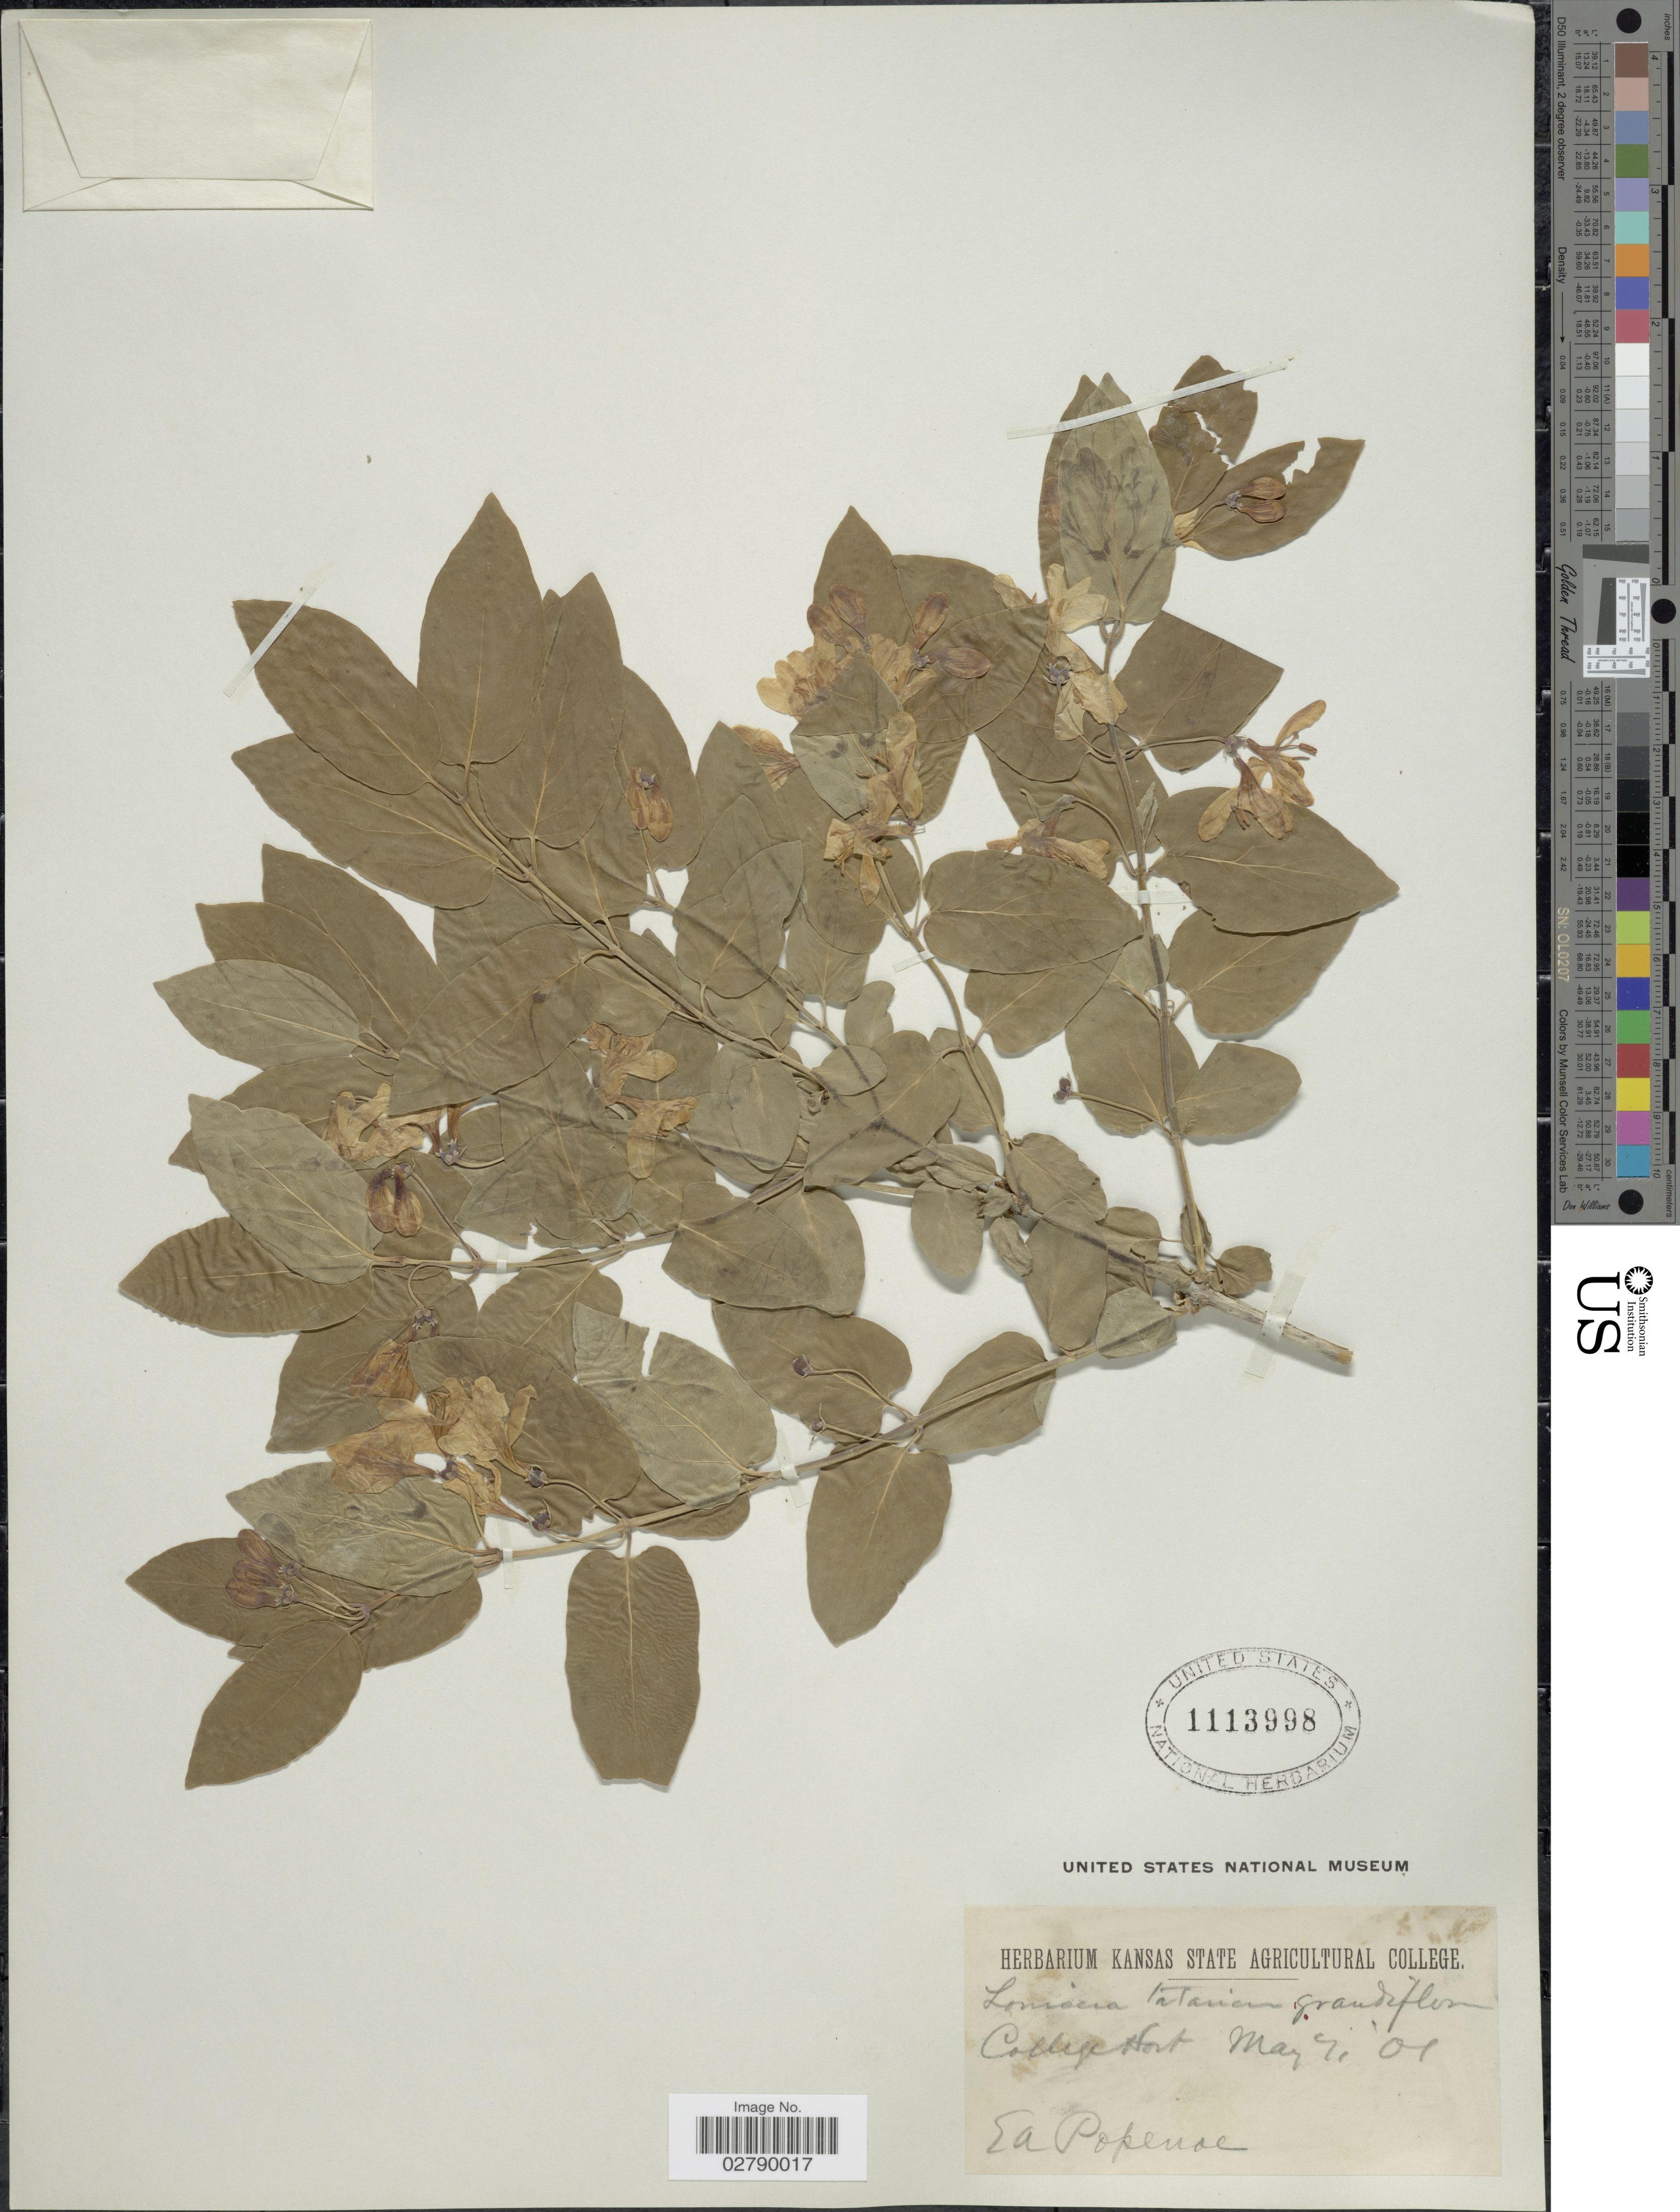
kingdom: Plantae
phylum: Tracheophyta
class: Magnoliopsida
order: Dipsacales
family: Caprifoliaceae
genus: Lonicera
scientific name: Lonicera tatarica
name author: L.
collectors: E. A. Popenoe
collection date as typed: Transcribed d/m/y: 2/5/1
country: United States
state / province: Kansas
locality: College Hort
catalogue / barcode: US 1113998